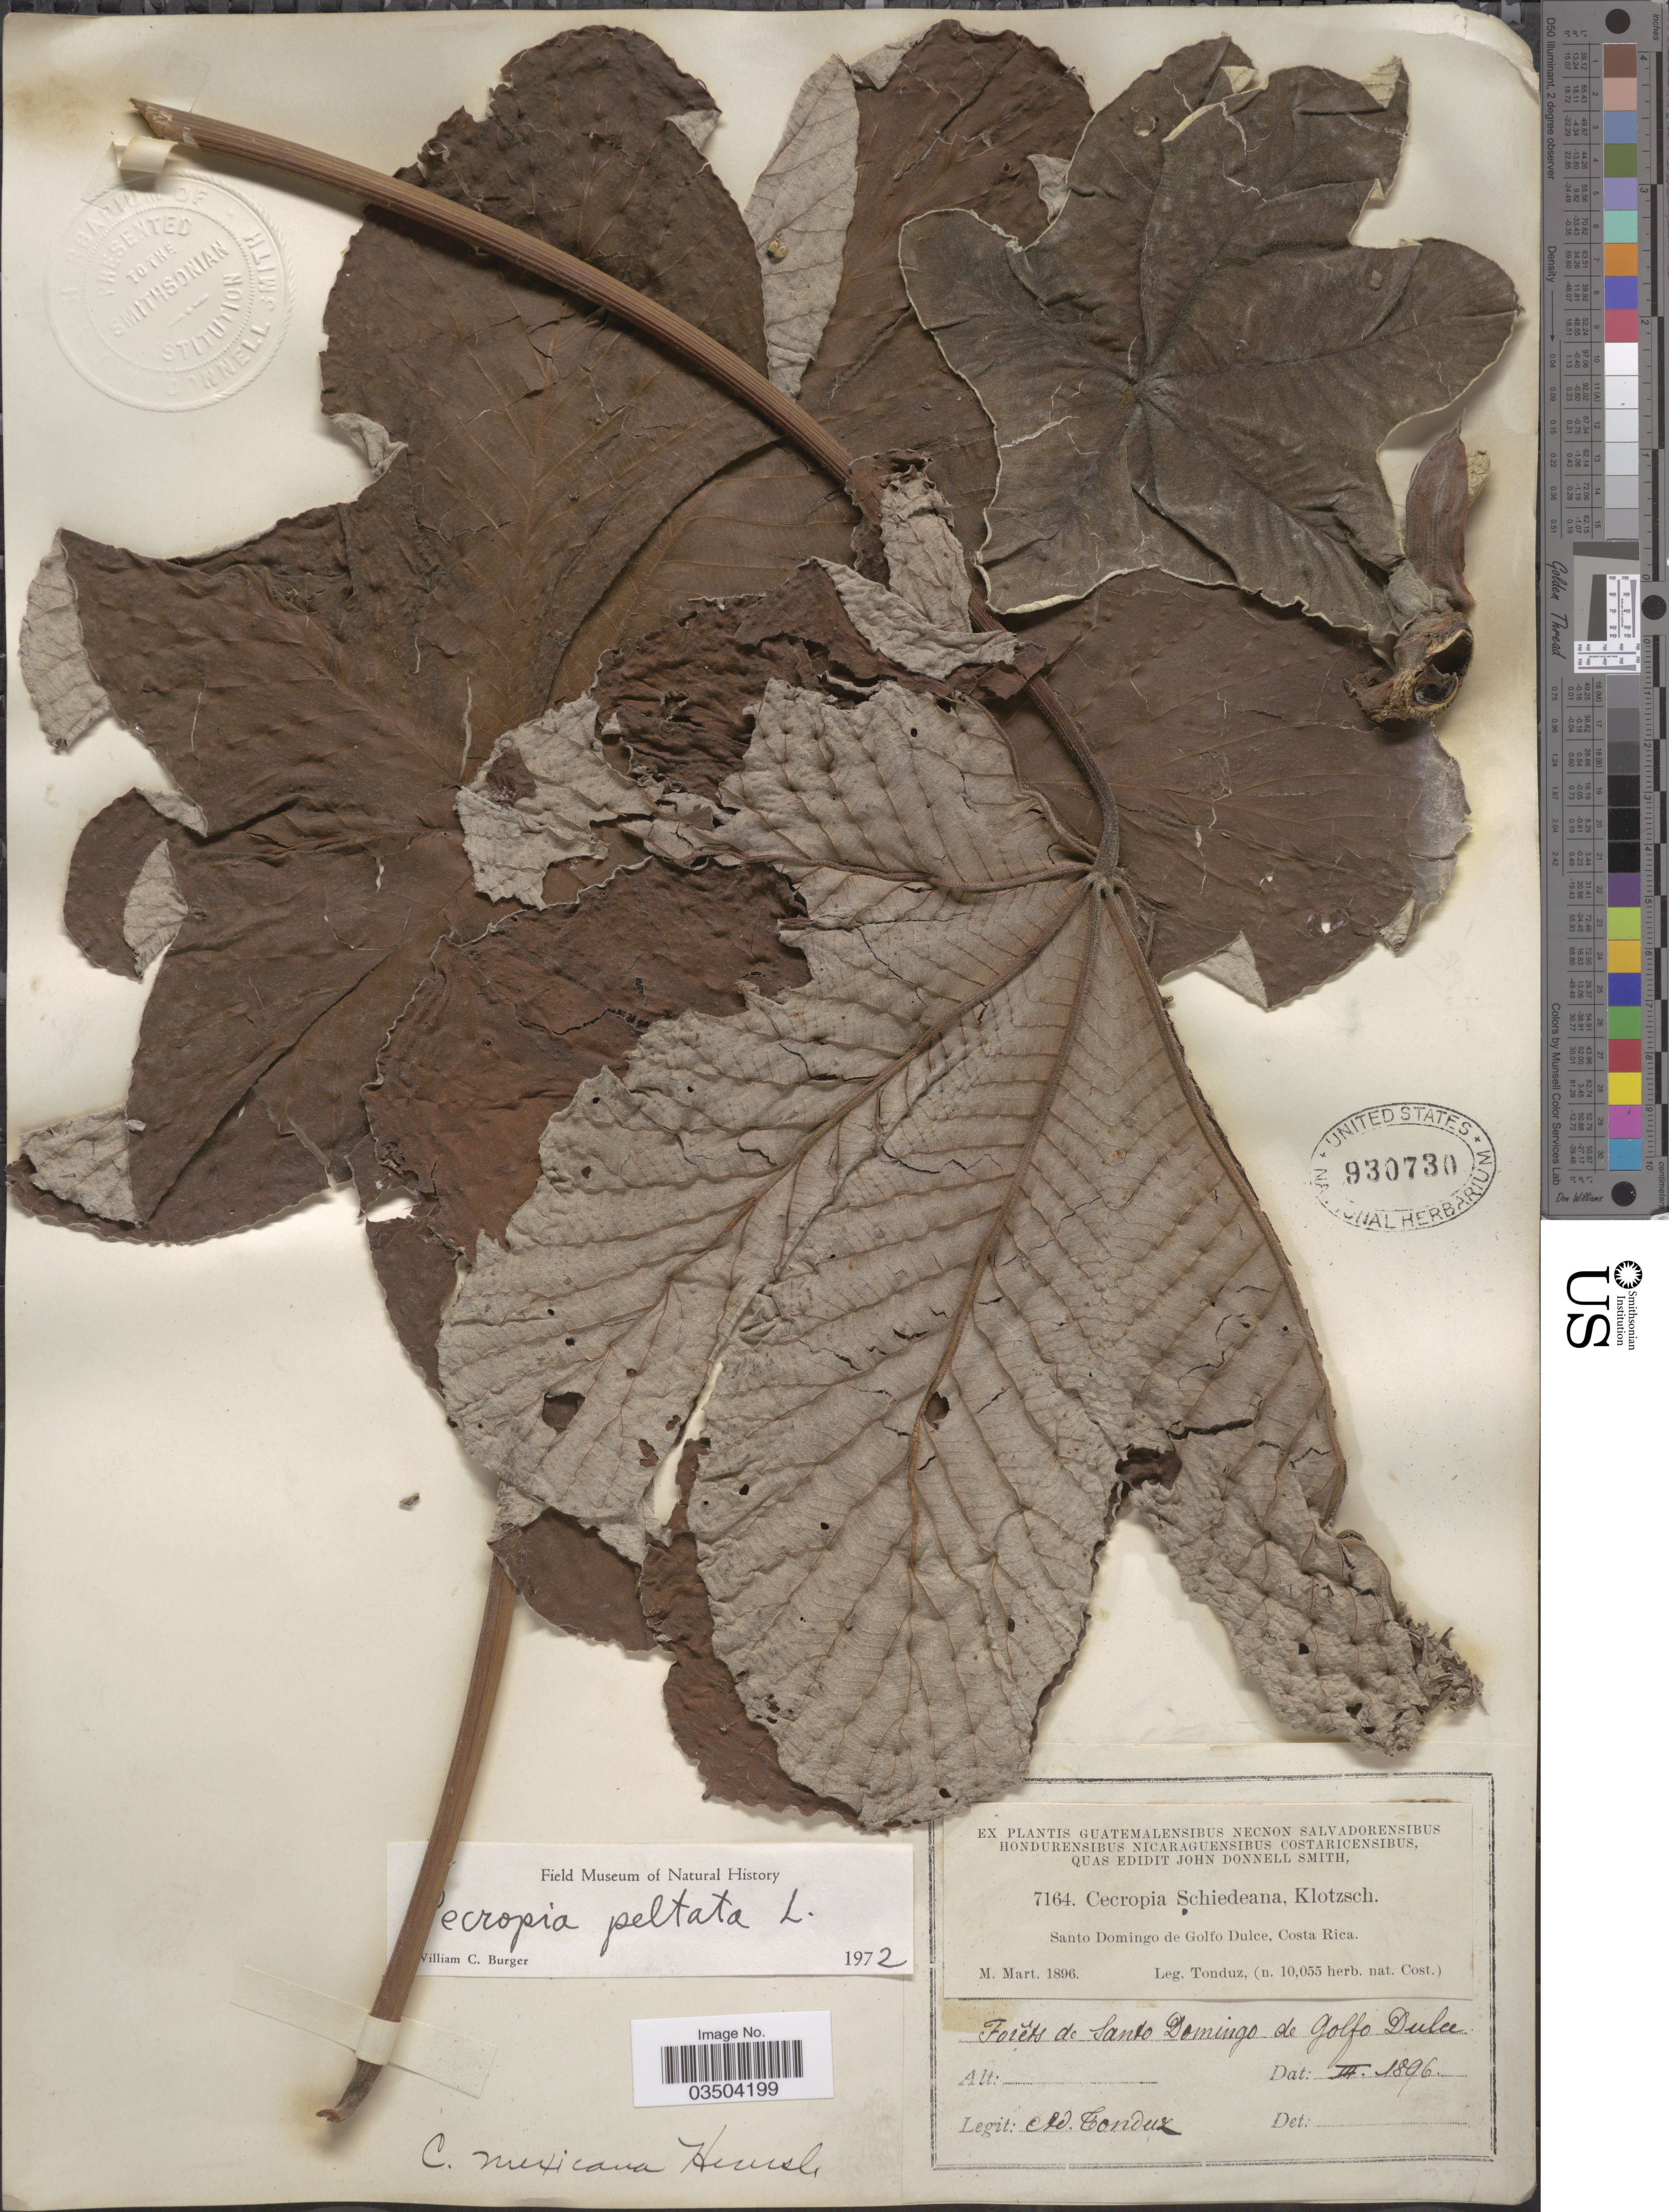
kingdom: Plantae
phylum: Tracheophyta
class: Magnoliopsida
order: Rosales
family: Urticaceae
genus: Cecropia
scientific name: Cecropia peltata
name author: L.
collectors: A. Tonduz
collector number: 7164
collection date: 1896-03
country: Costa Rica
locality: Santo Domingo de Golfo Dulce. Forêts de Santo Domingo de Golfo Dulce.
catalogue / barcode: US 930730